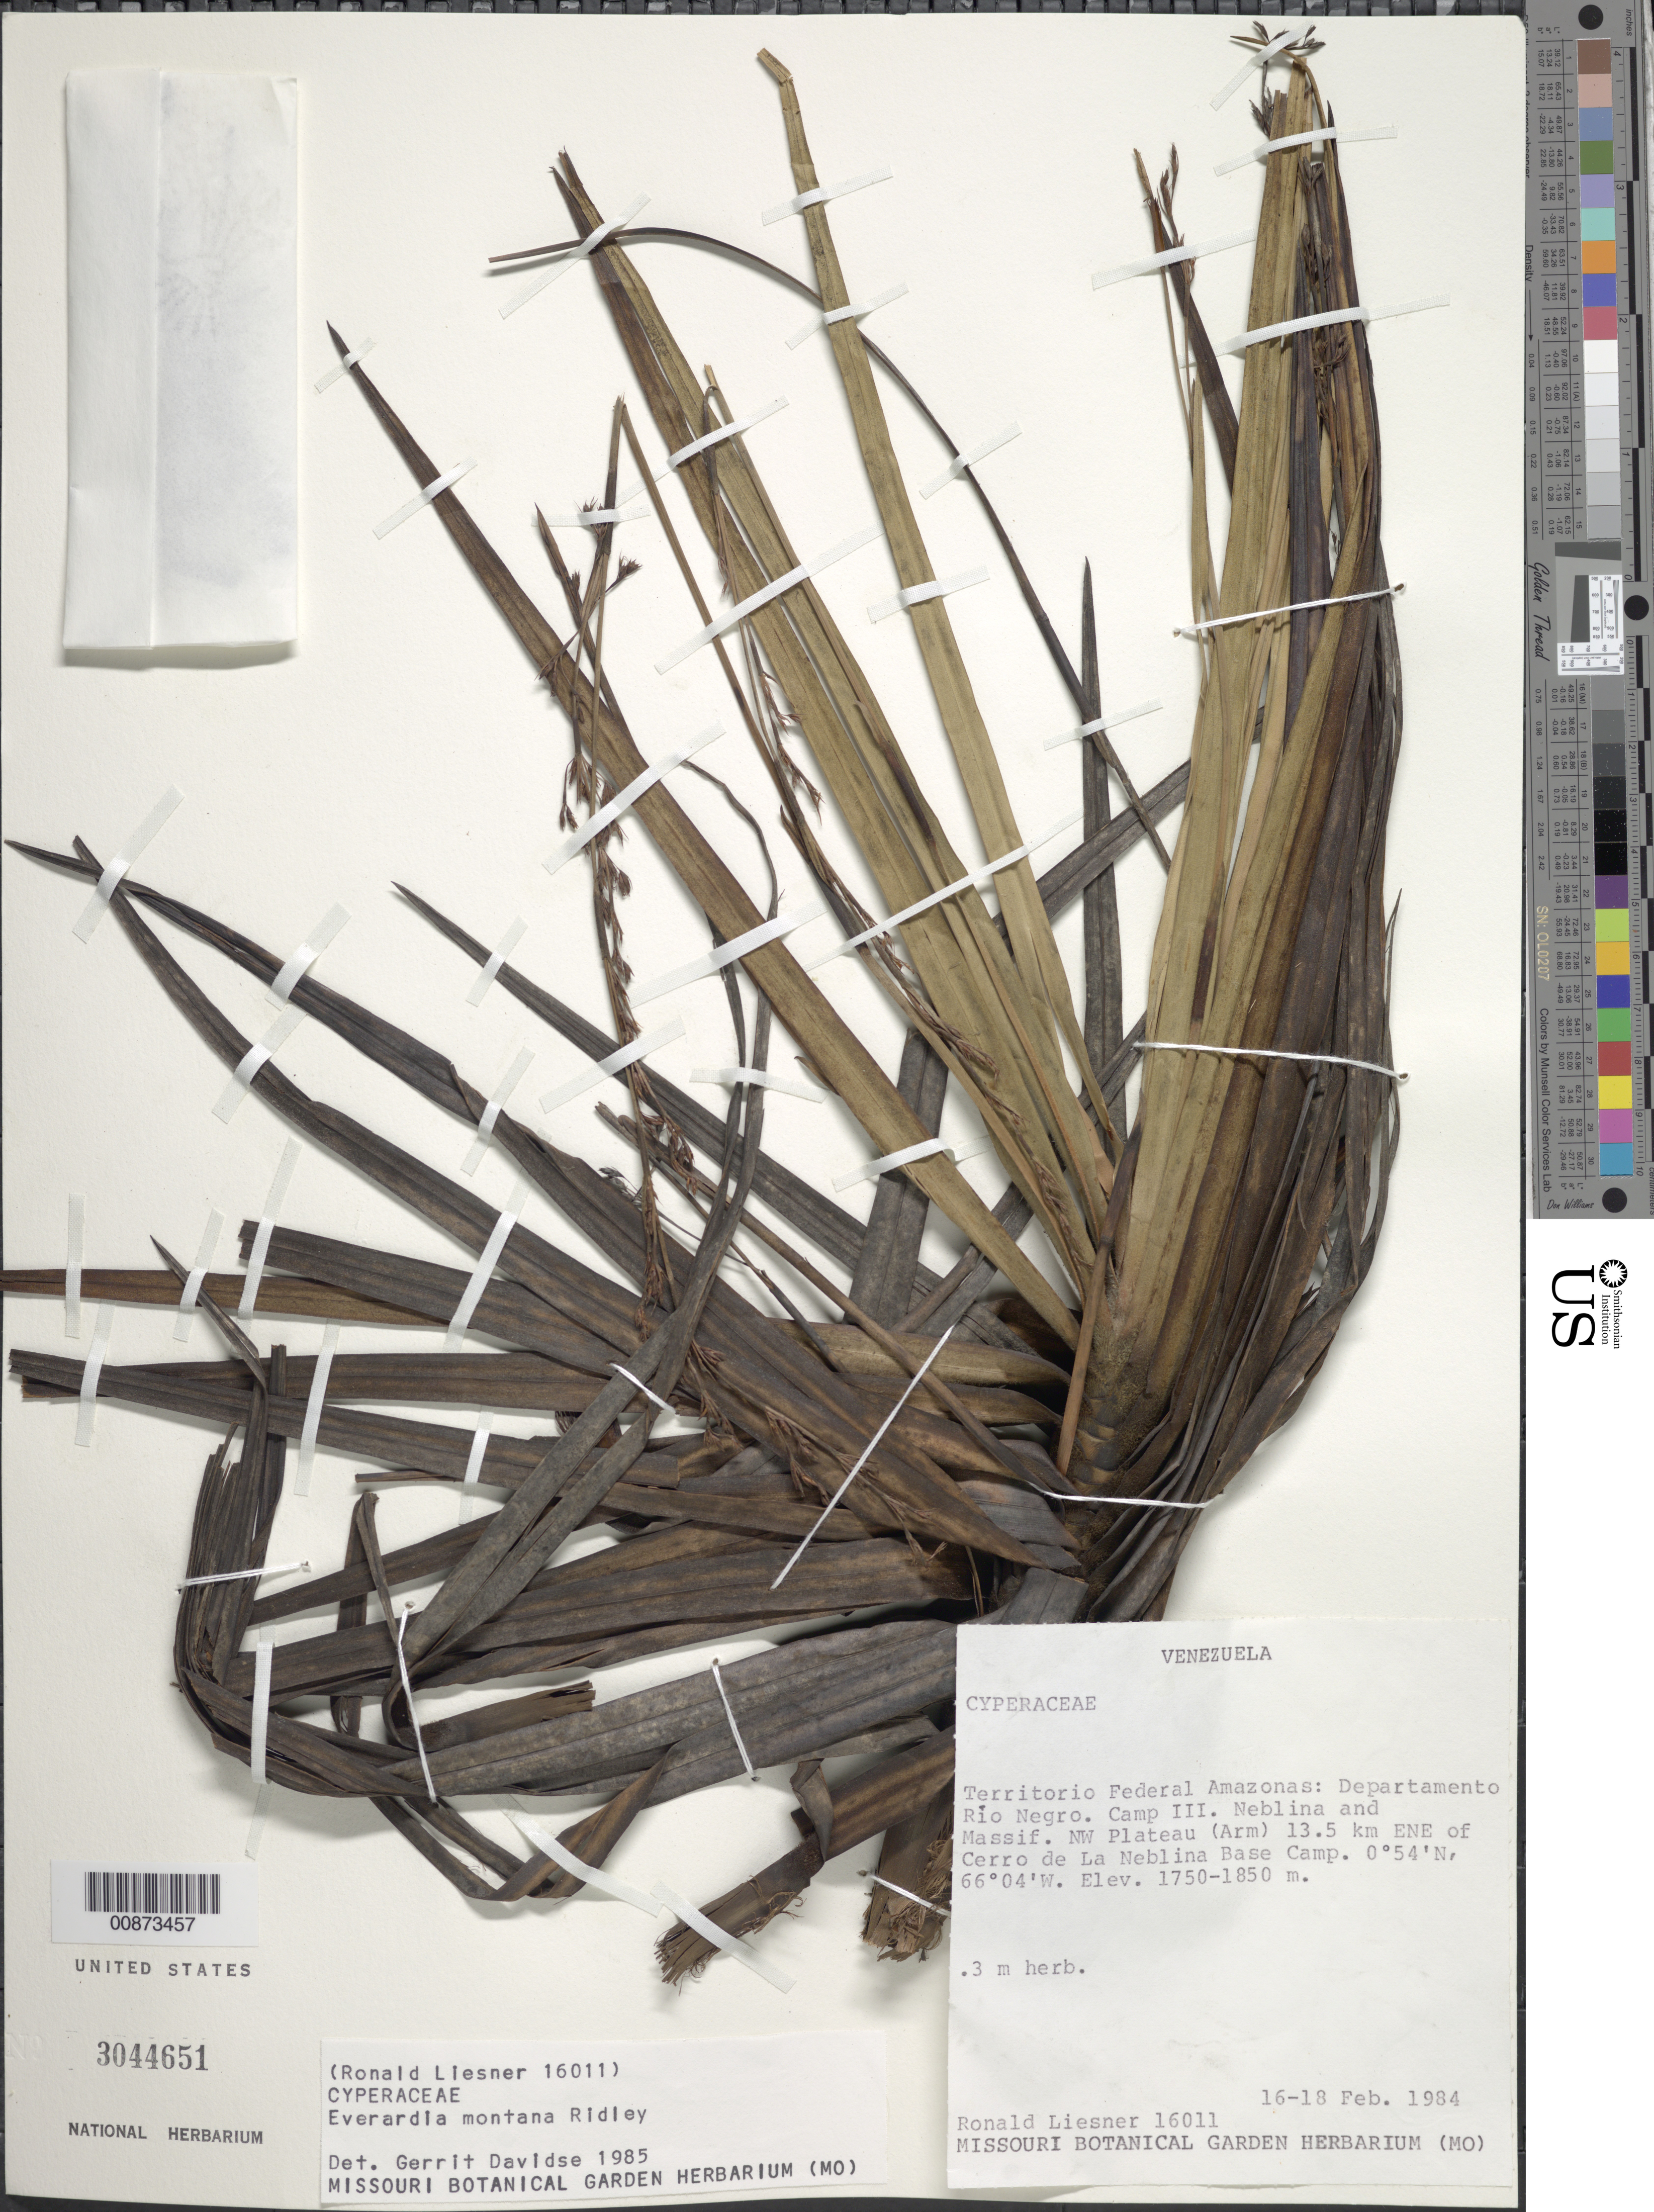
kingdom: Plantae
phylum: Tracheophyta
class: Liliopsida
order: Poales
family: Cyperaceae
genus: Cephalocarpus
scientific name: Cephalocarpus montanus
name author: (Ridley) S.M. Costa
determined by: Strong, Mark T., (BOT), Smithsonian Institution - National Museum of Natural History (UNITED STATES)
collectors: R. L. Liesner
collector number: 16011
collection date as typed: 16-Feb-84 to 18-Feb-84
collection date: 1984-02-16/1984-02-18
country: Venezuela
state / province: Amazonas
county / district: Río Negro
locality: Cerro de La Neblina Base Camp, Camp III, Neblina & Massif, NW Plateau, 13.5 km ENE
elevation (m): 1750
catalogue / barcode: US 3044651